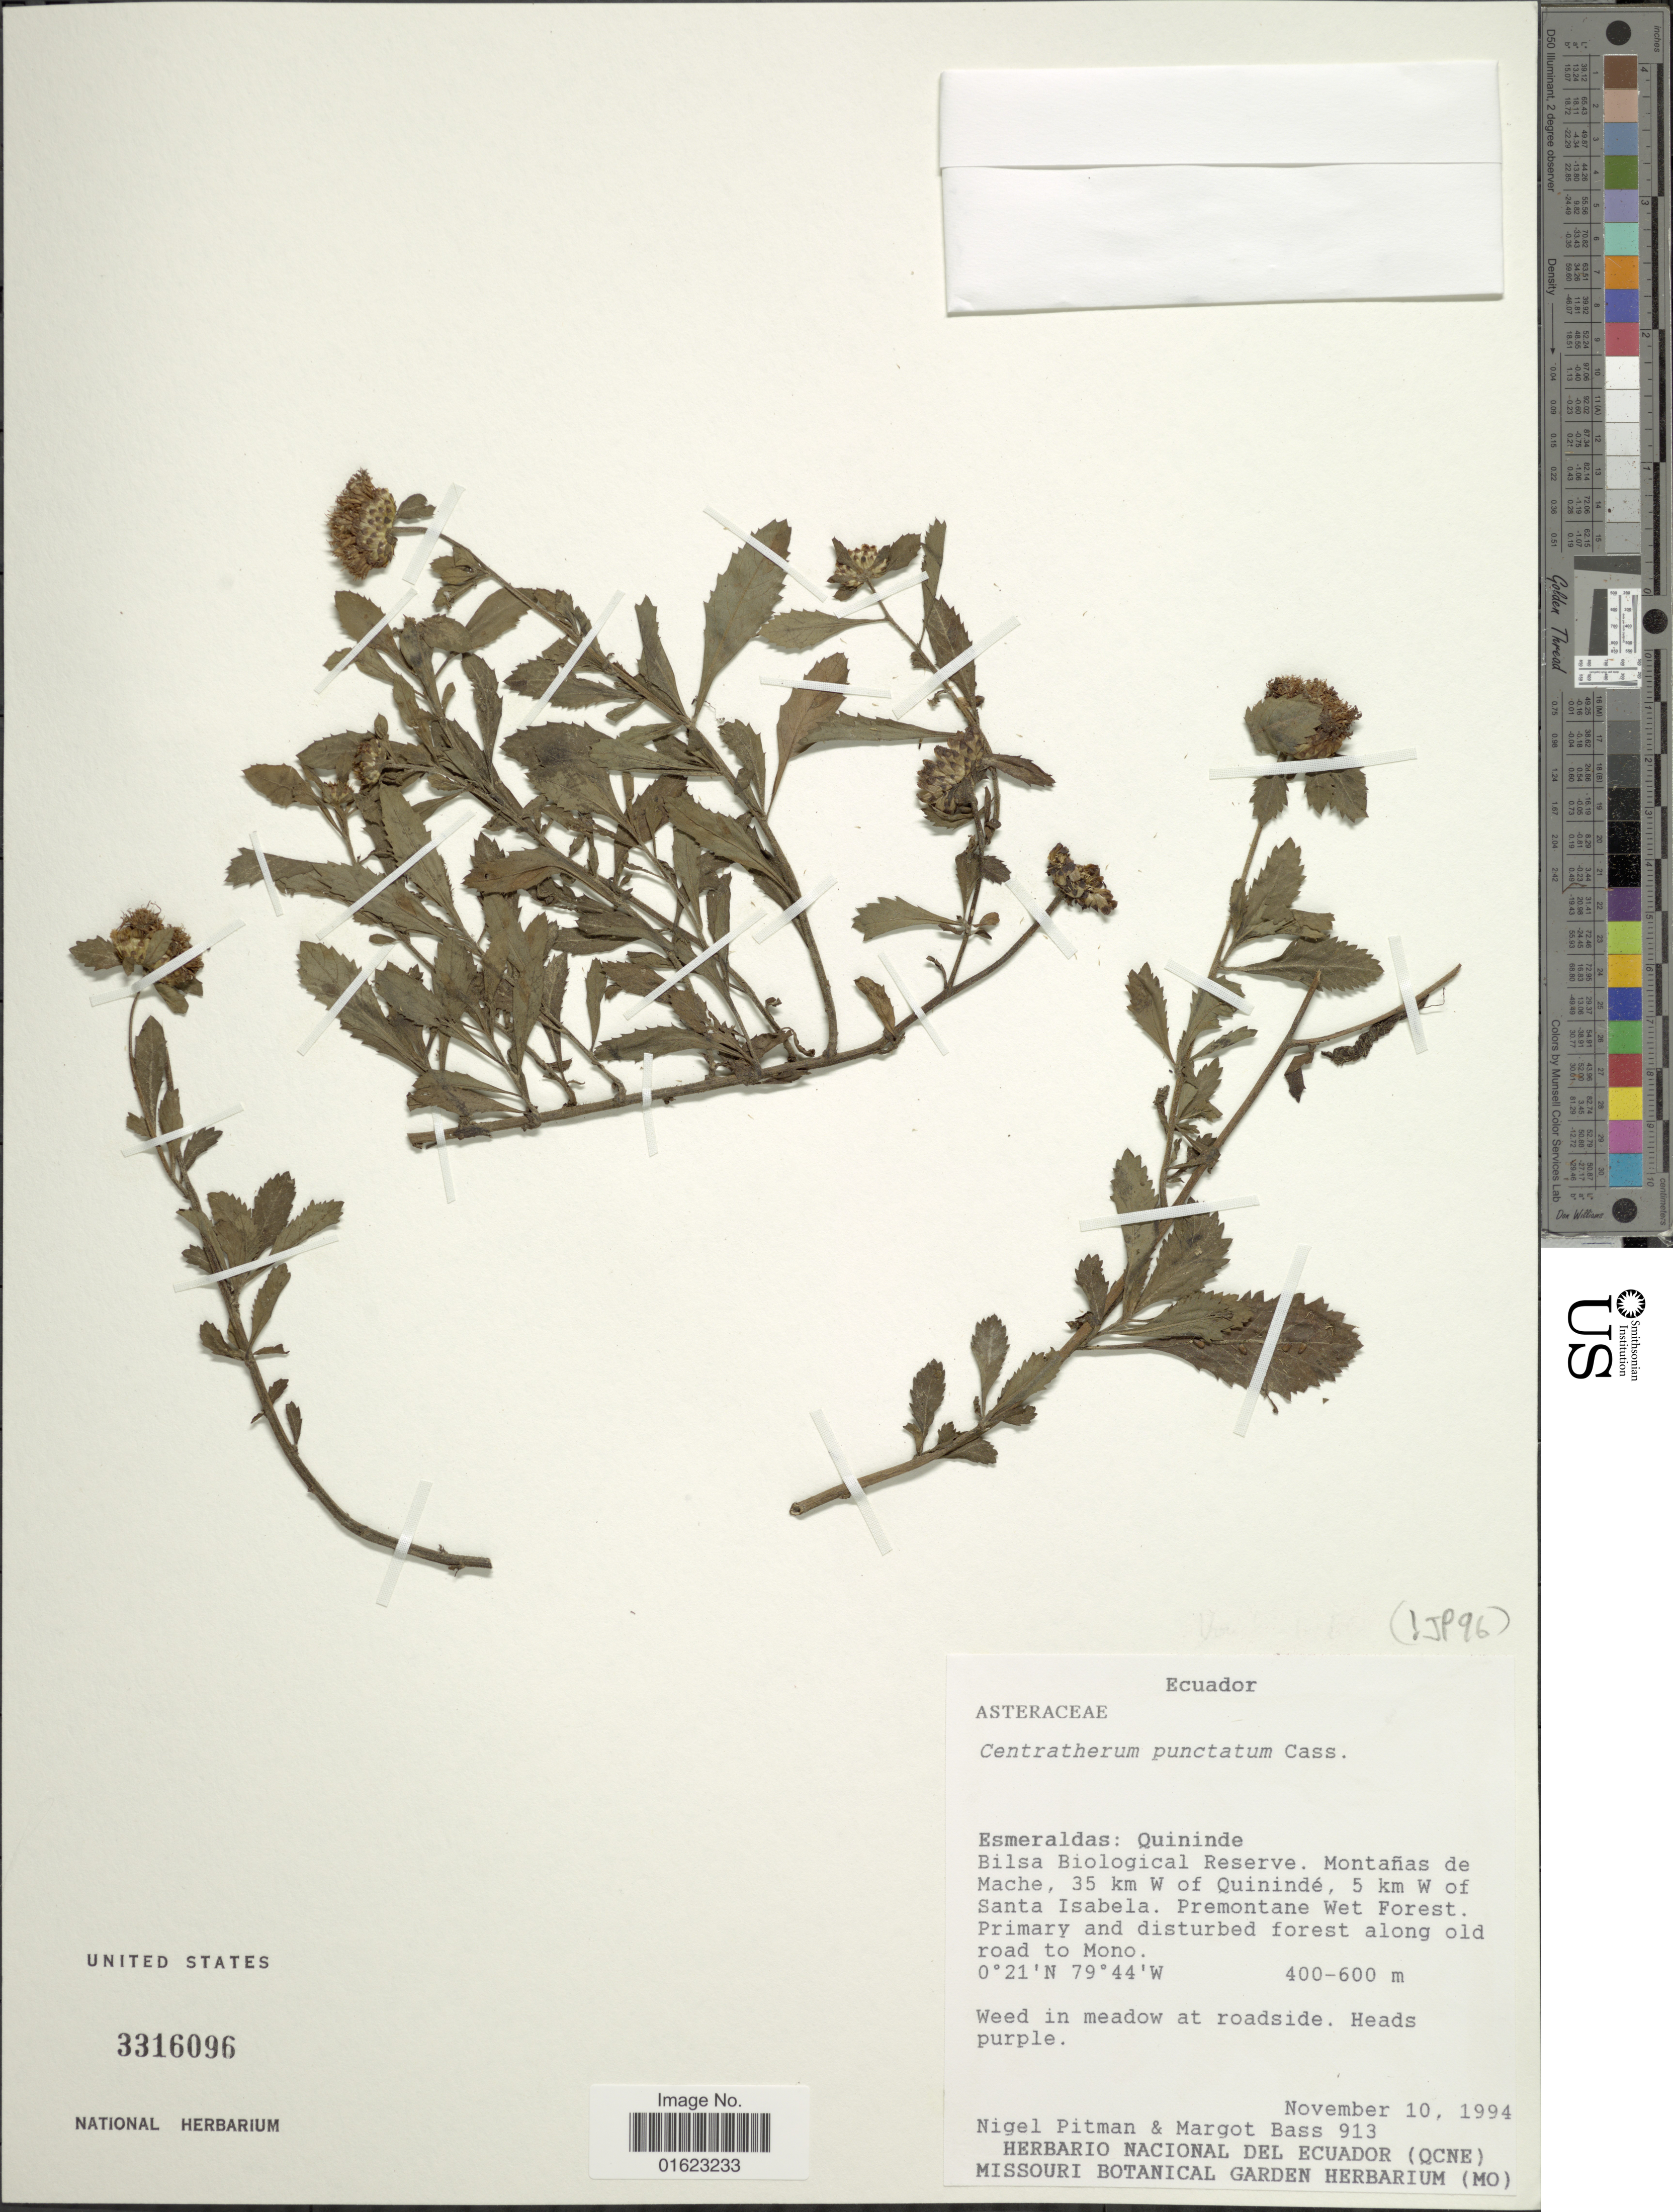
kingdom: Plantae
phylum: Tracheophyta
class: Magnoliopsida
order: Asterales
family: Asteraceae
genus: Centratherum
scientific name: Centratherum punctatum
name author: Cass.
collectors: N. Pitman & M. Bass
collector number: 913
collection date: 1994-11-10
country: Ecuador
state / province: Esmeraldas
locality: Esmeraldas: Quininde, Biksa Biological Reserve, Montanas de Mache, 35 km W of Quininde, 5 km of Sana Isabela.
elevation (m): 400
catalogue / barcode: US 3316096